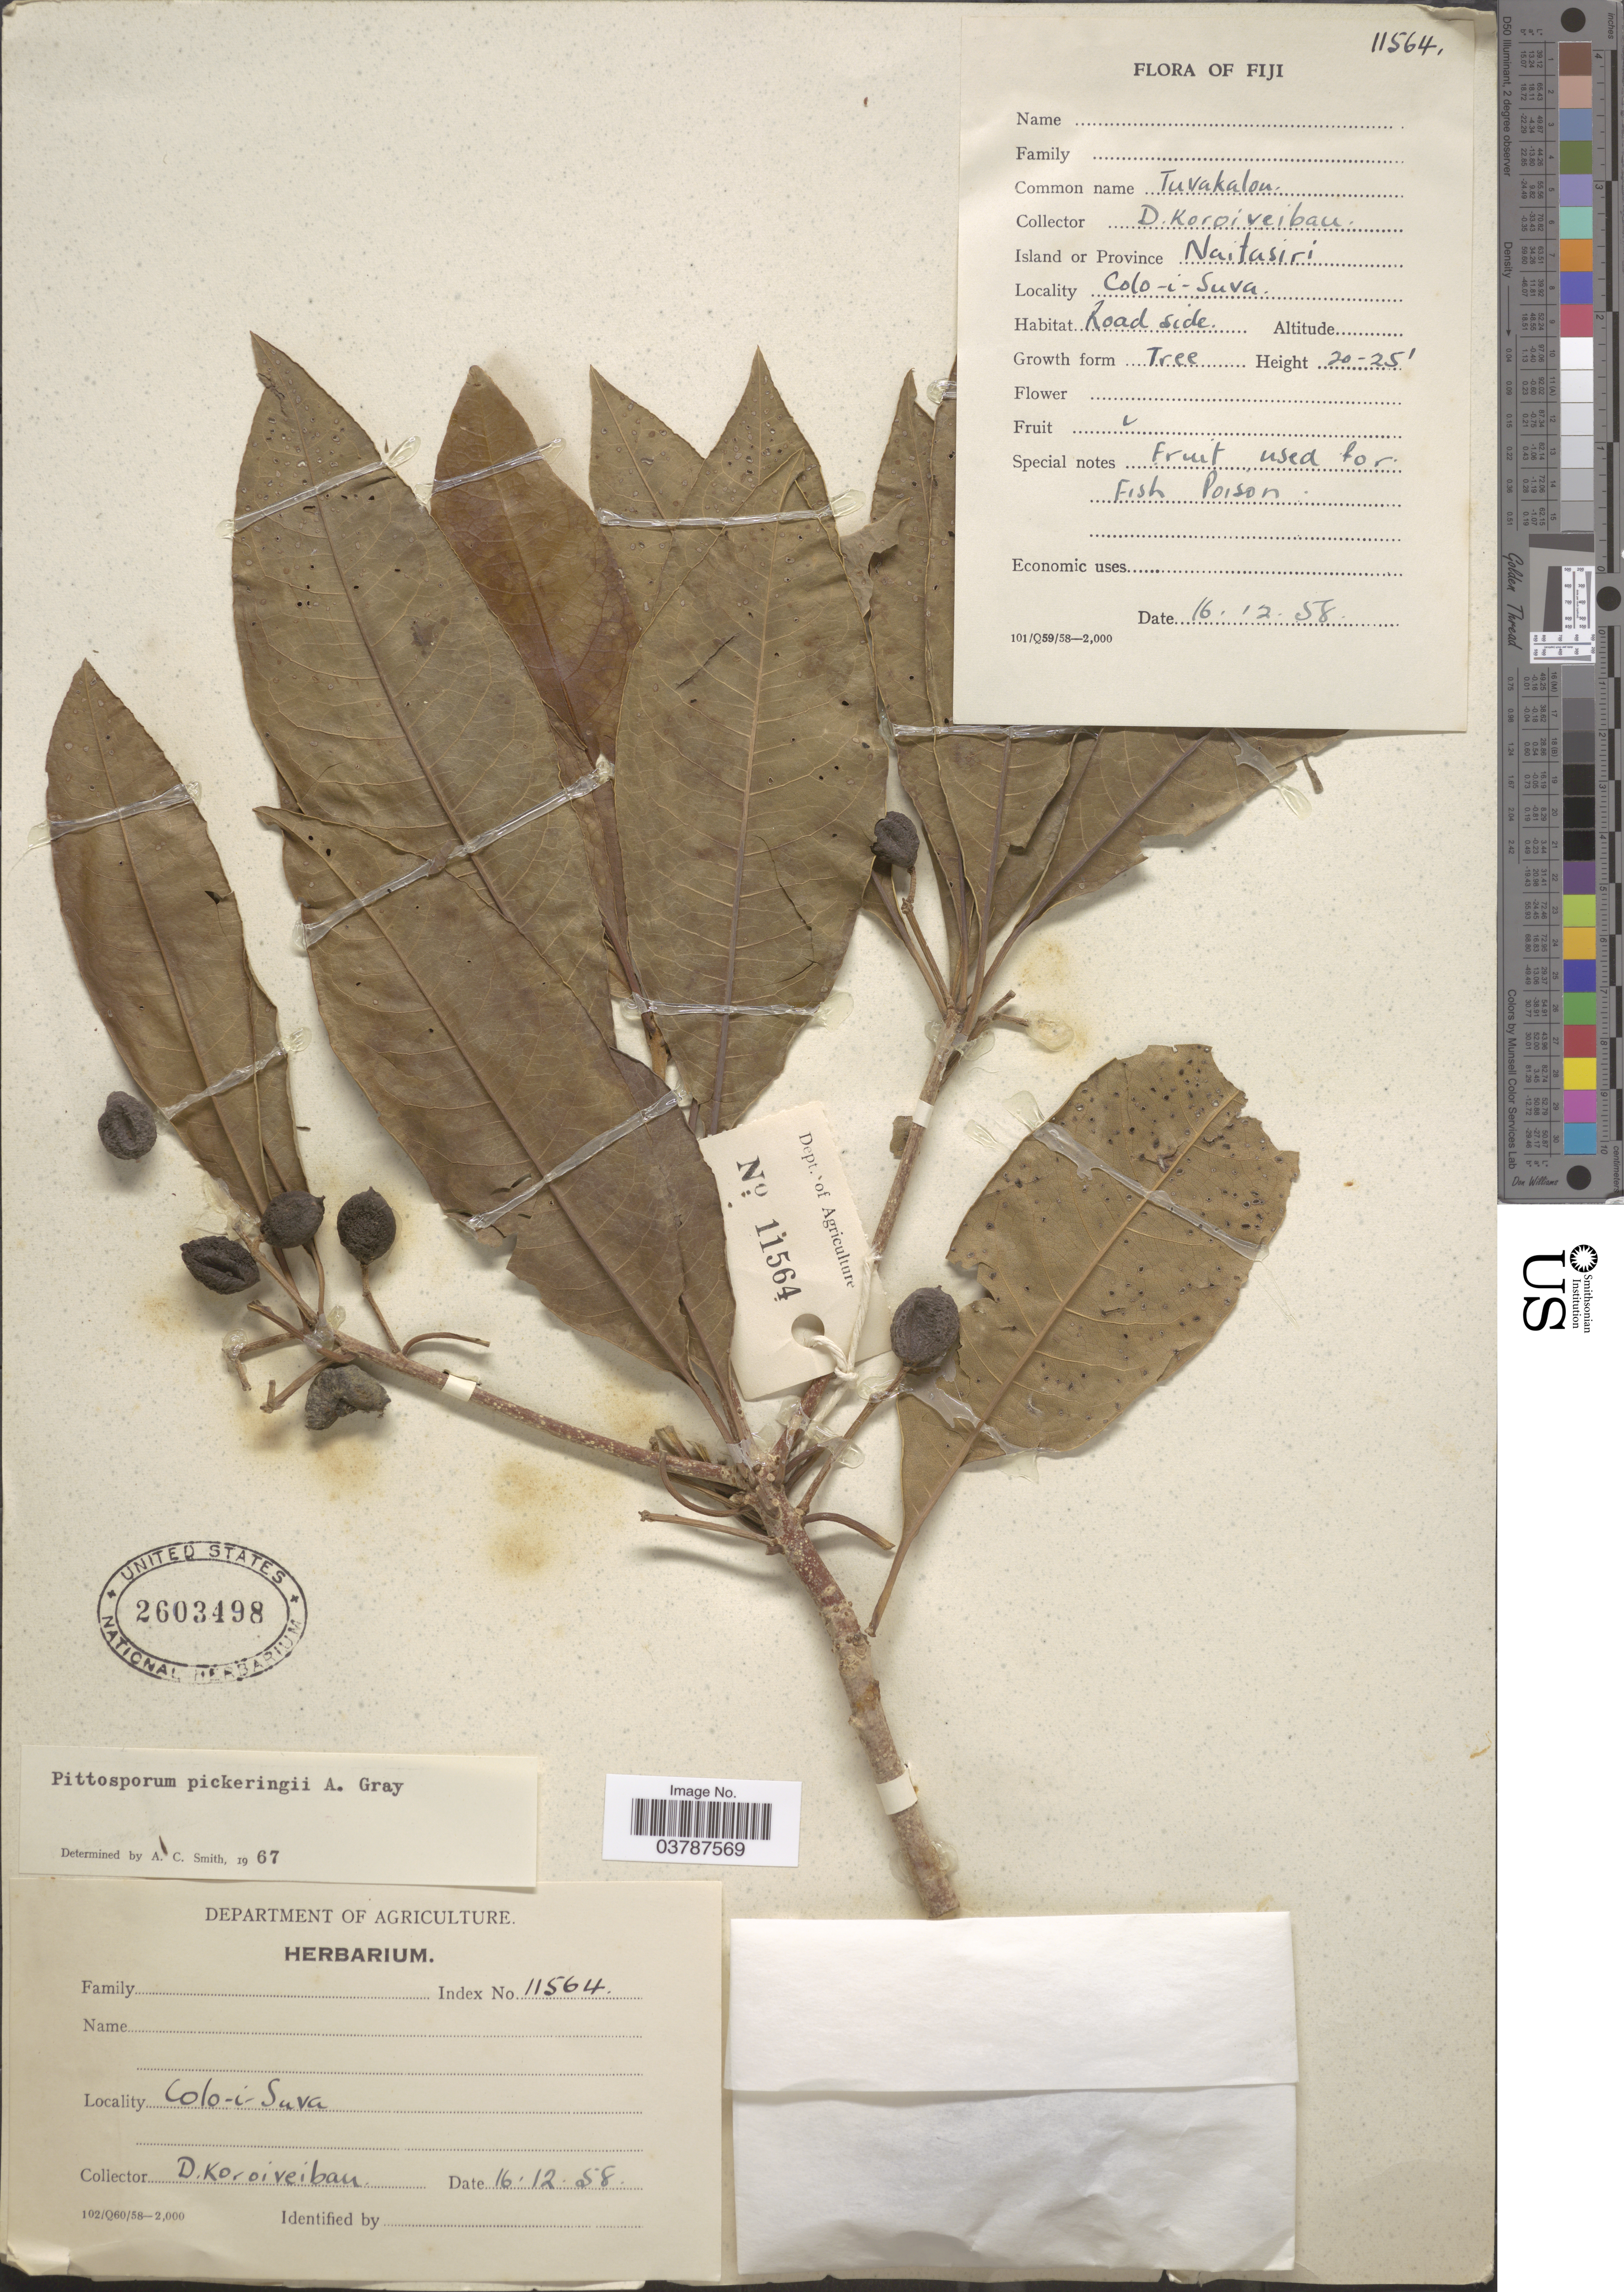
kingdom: Plantae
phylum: Tracheophyta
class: Magnoliopsida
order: Apiales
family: Pittosporaceae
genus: Pittosporum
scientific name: Pittosporum pickeringii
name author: A. Gray in Wilkes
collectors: D. Koroiveibau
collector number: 11564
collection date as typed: Transcribed d/m/y: 16/12/58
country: Fiji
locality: Island or Province Naitasiri. Colo-i-Suva.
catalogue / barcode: US 2603498